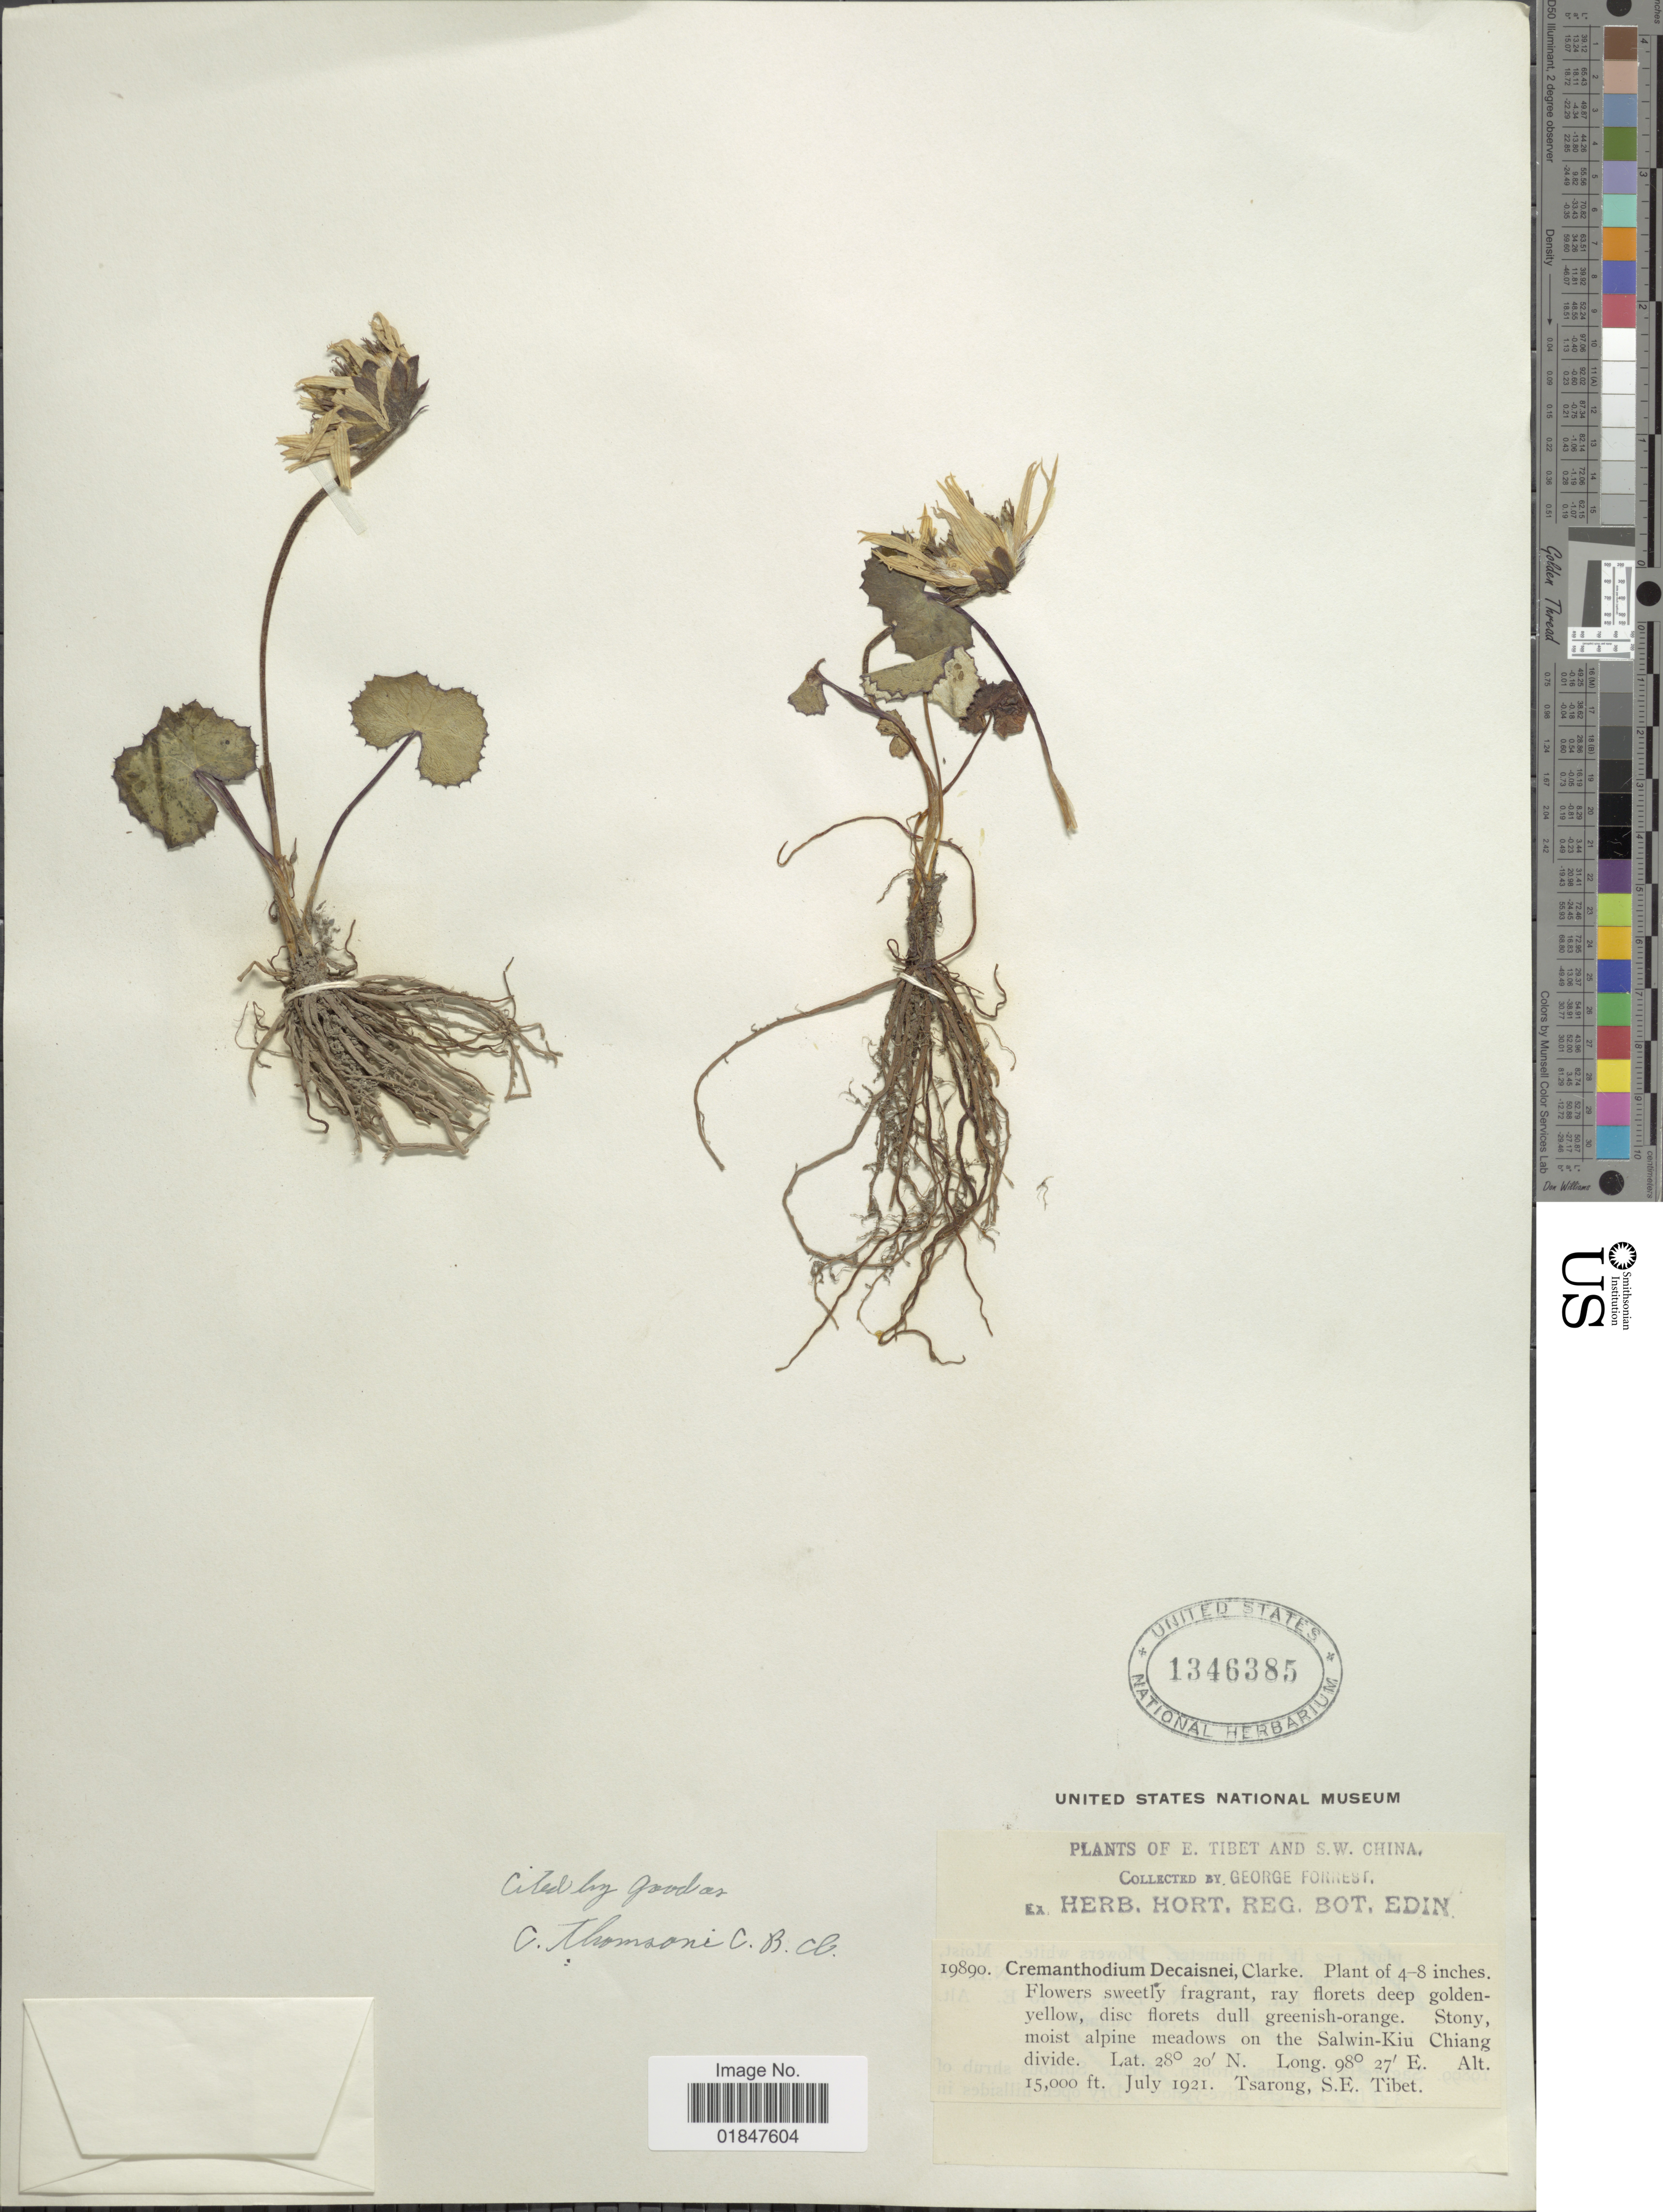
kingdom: Plantae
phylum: Tracheophyta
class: Magnoliopsida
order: Asterales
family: Asteraceae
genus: Cremanthodium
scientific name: Cremanthodium thomsonii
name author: C.B. Clarke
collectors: G. Forrest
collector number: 19890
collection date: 1921-07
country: China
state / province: Xizang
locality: the Salwin-Kiu Chiang divide, Tsarong, S.E. Tibet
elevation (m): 4572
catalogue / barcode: US 1346385